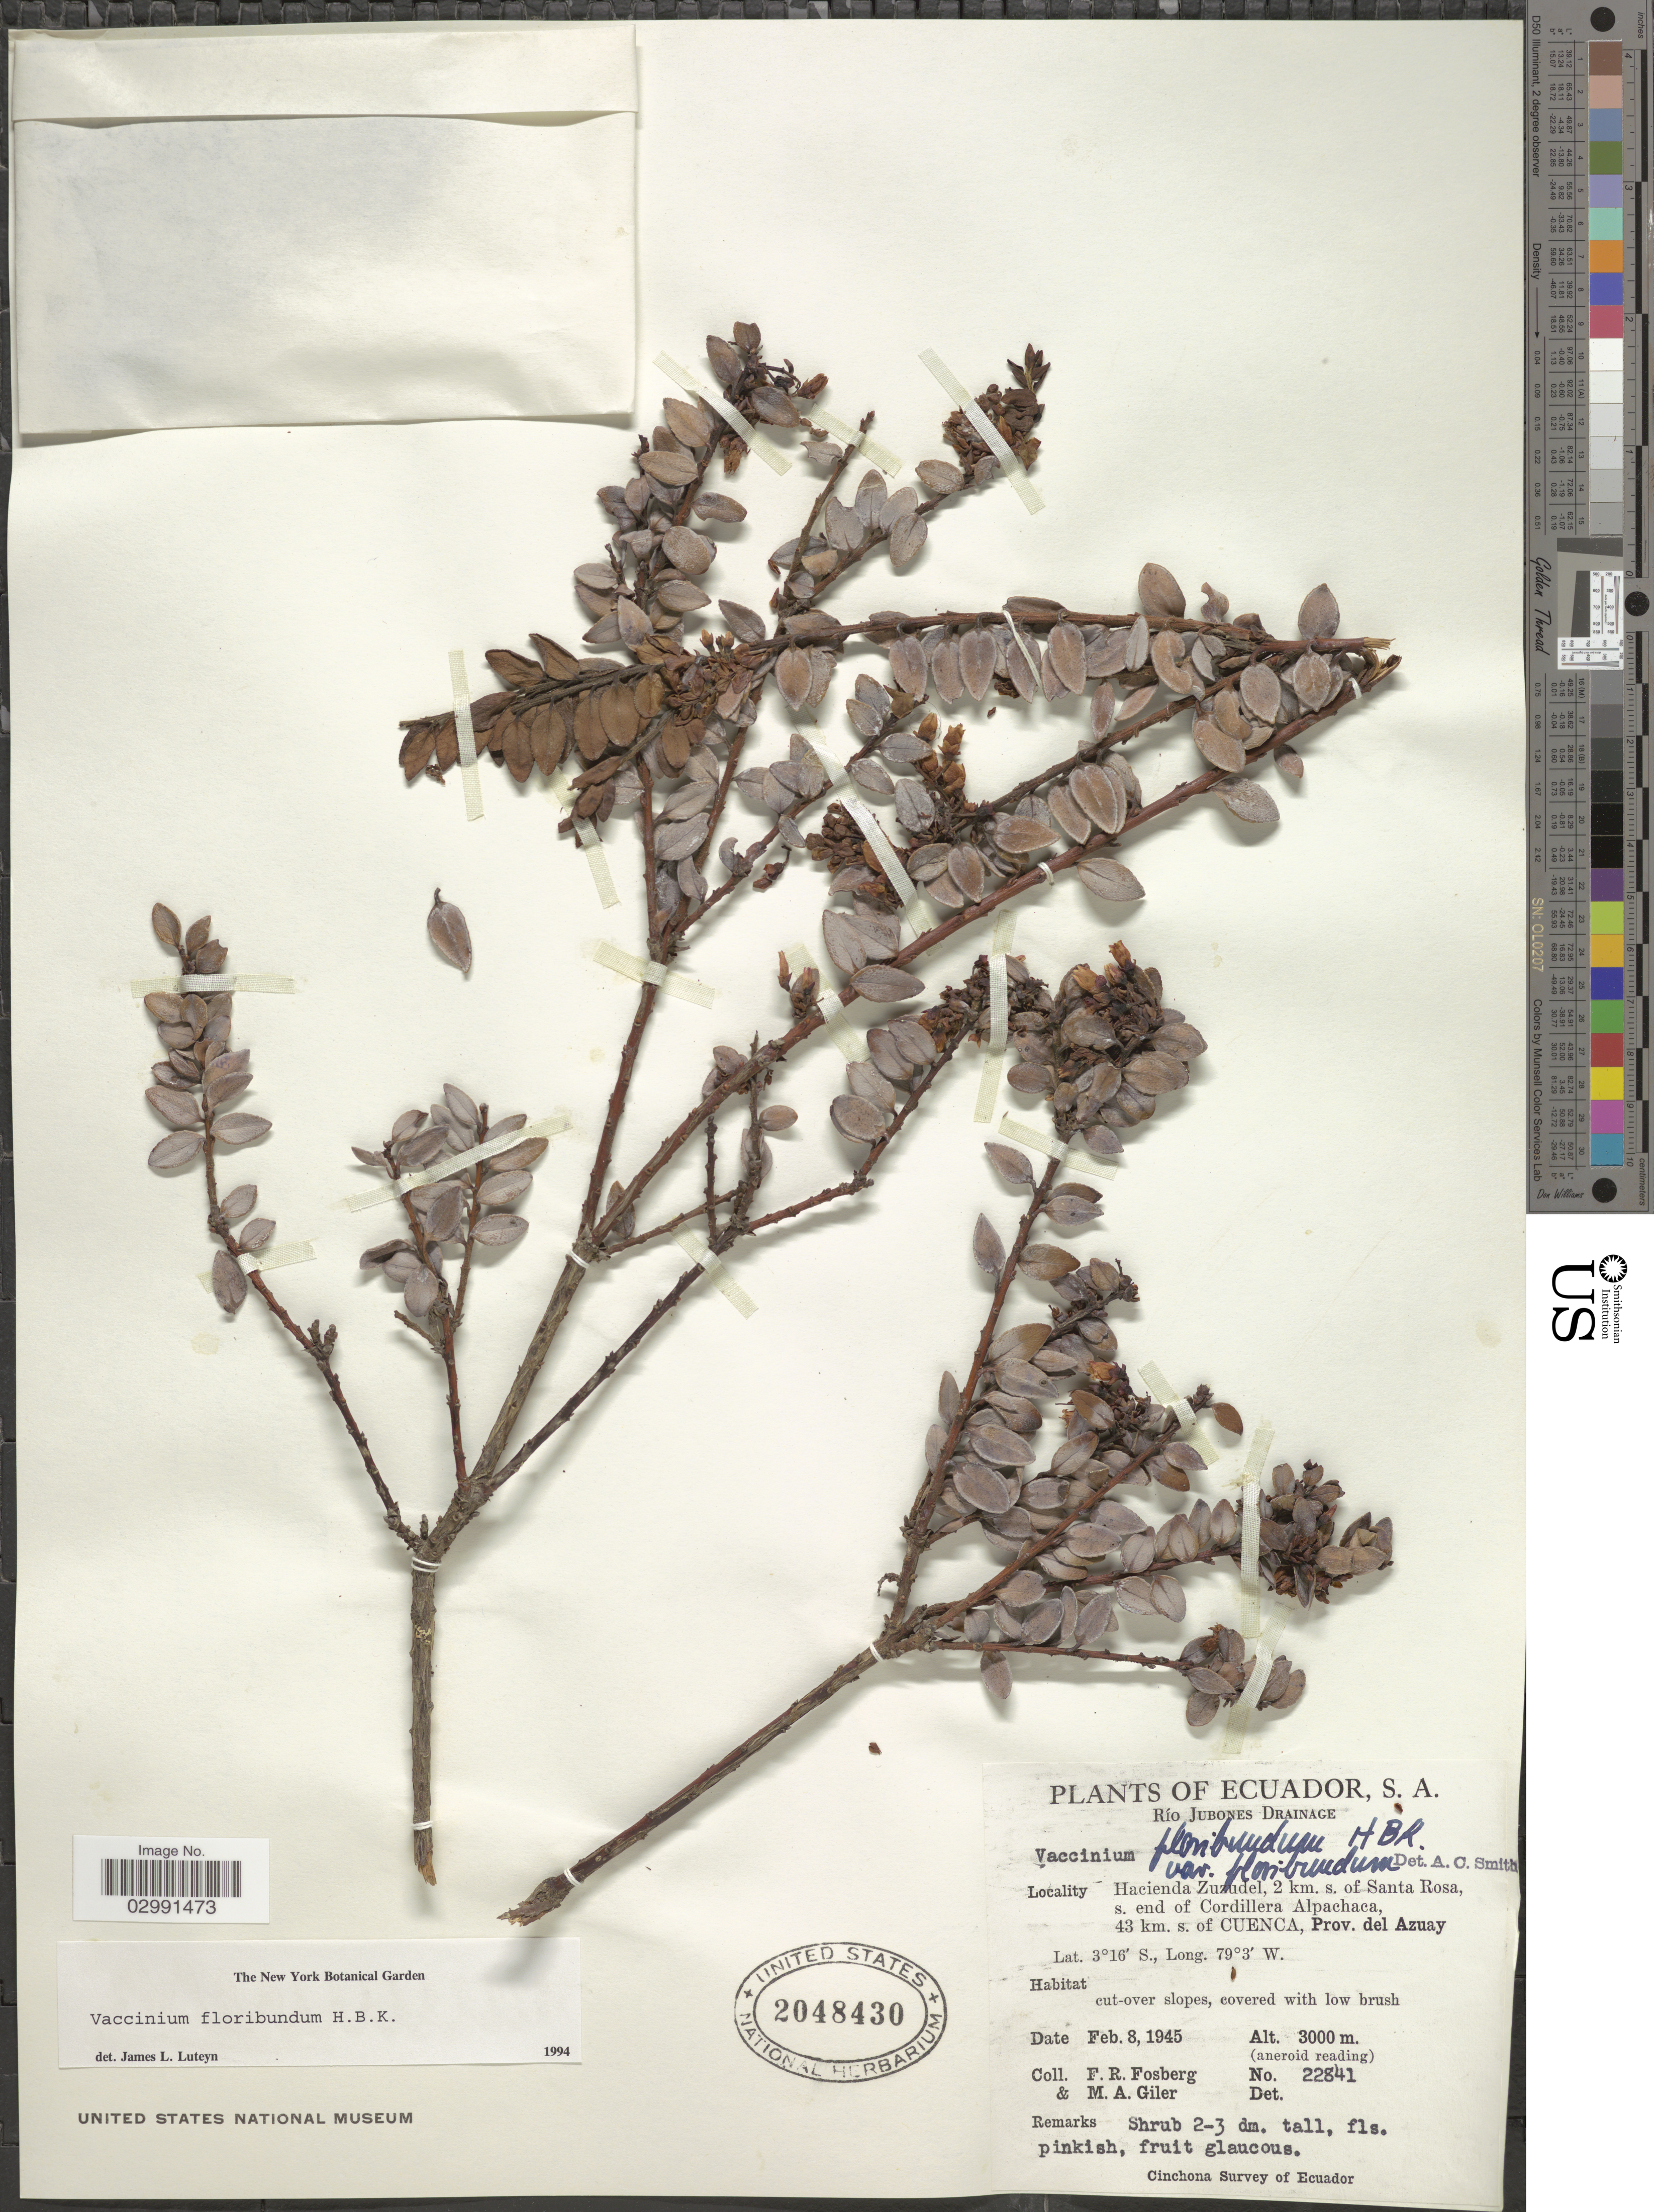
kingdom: Plantae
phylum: Tracheophyta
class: Magnoliopsida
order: Ericales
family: Ericaceae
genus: Vaccinium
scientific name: Vaccinium floribundum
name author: Kunth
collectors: F. R. Fosberg & M. Giler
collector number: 22841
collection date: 1945-02-08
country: Ecuador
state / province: Azuay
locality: Río Jubones Drainage. Hacienda Zuzudel, 2 km. s. of Santa Rosa, s. end of Cordillera Alpachaca, 43 km. s. of Cuenca.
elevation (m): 3000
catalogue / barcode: US 2048430